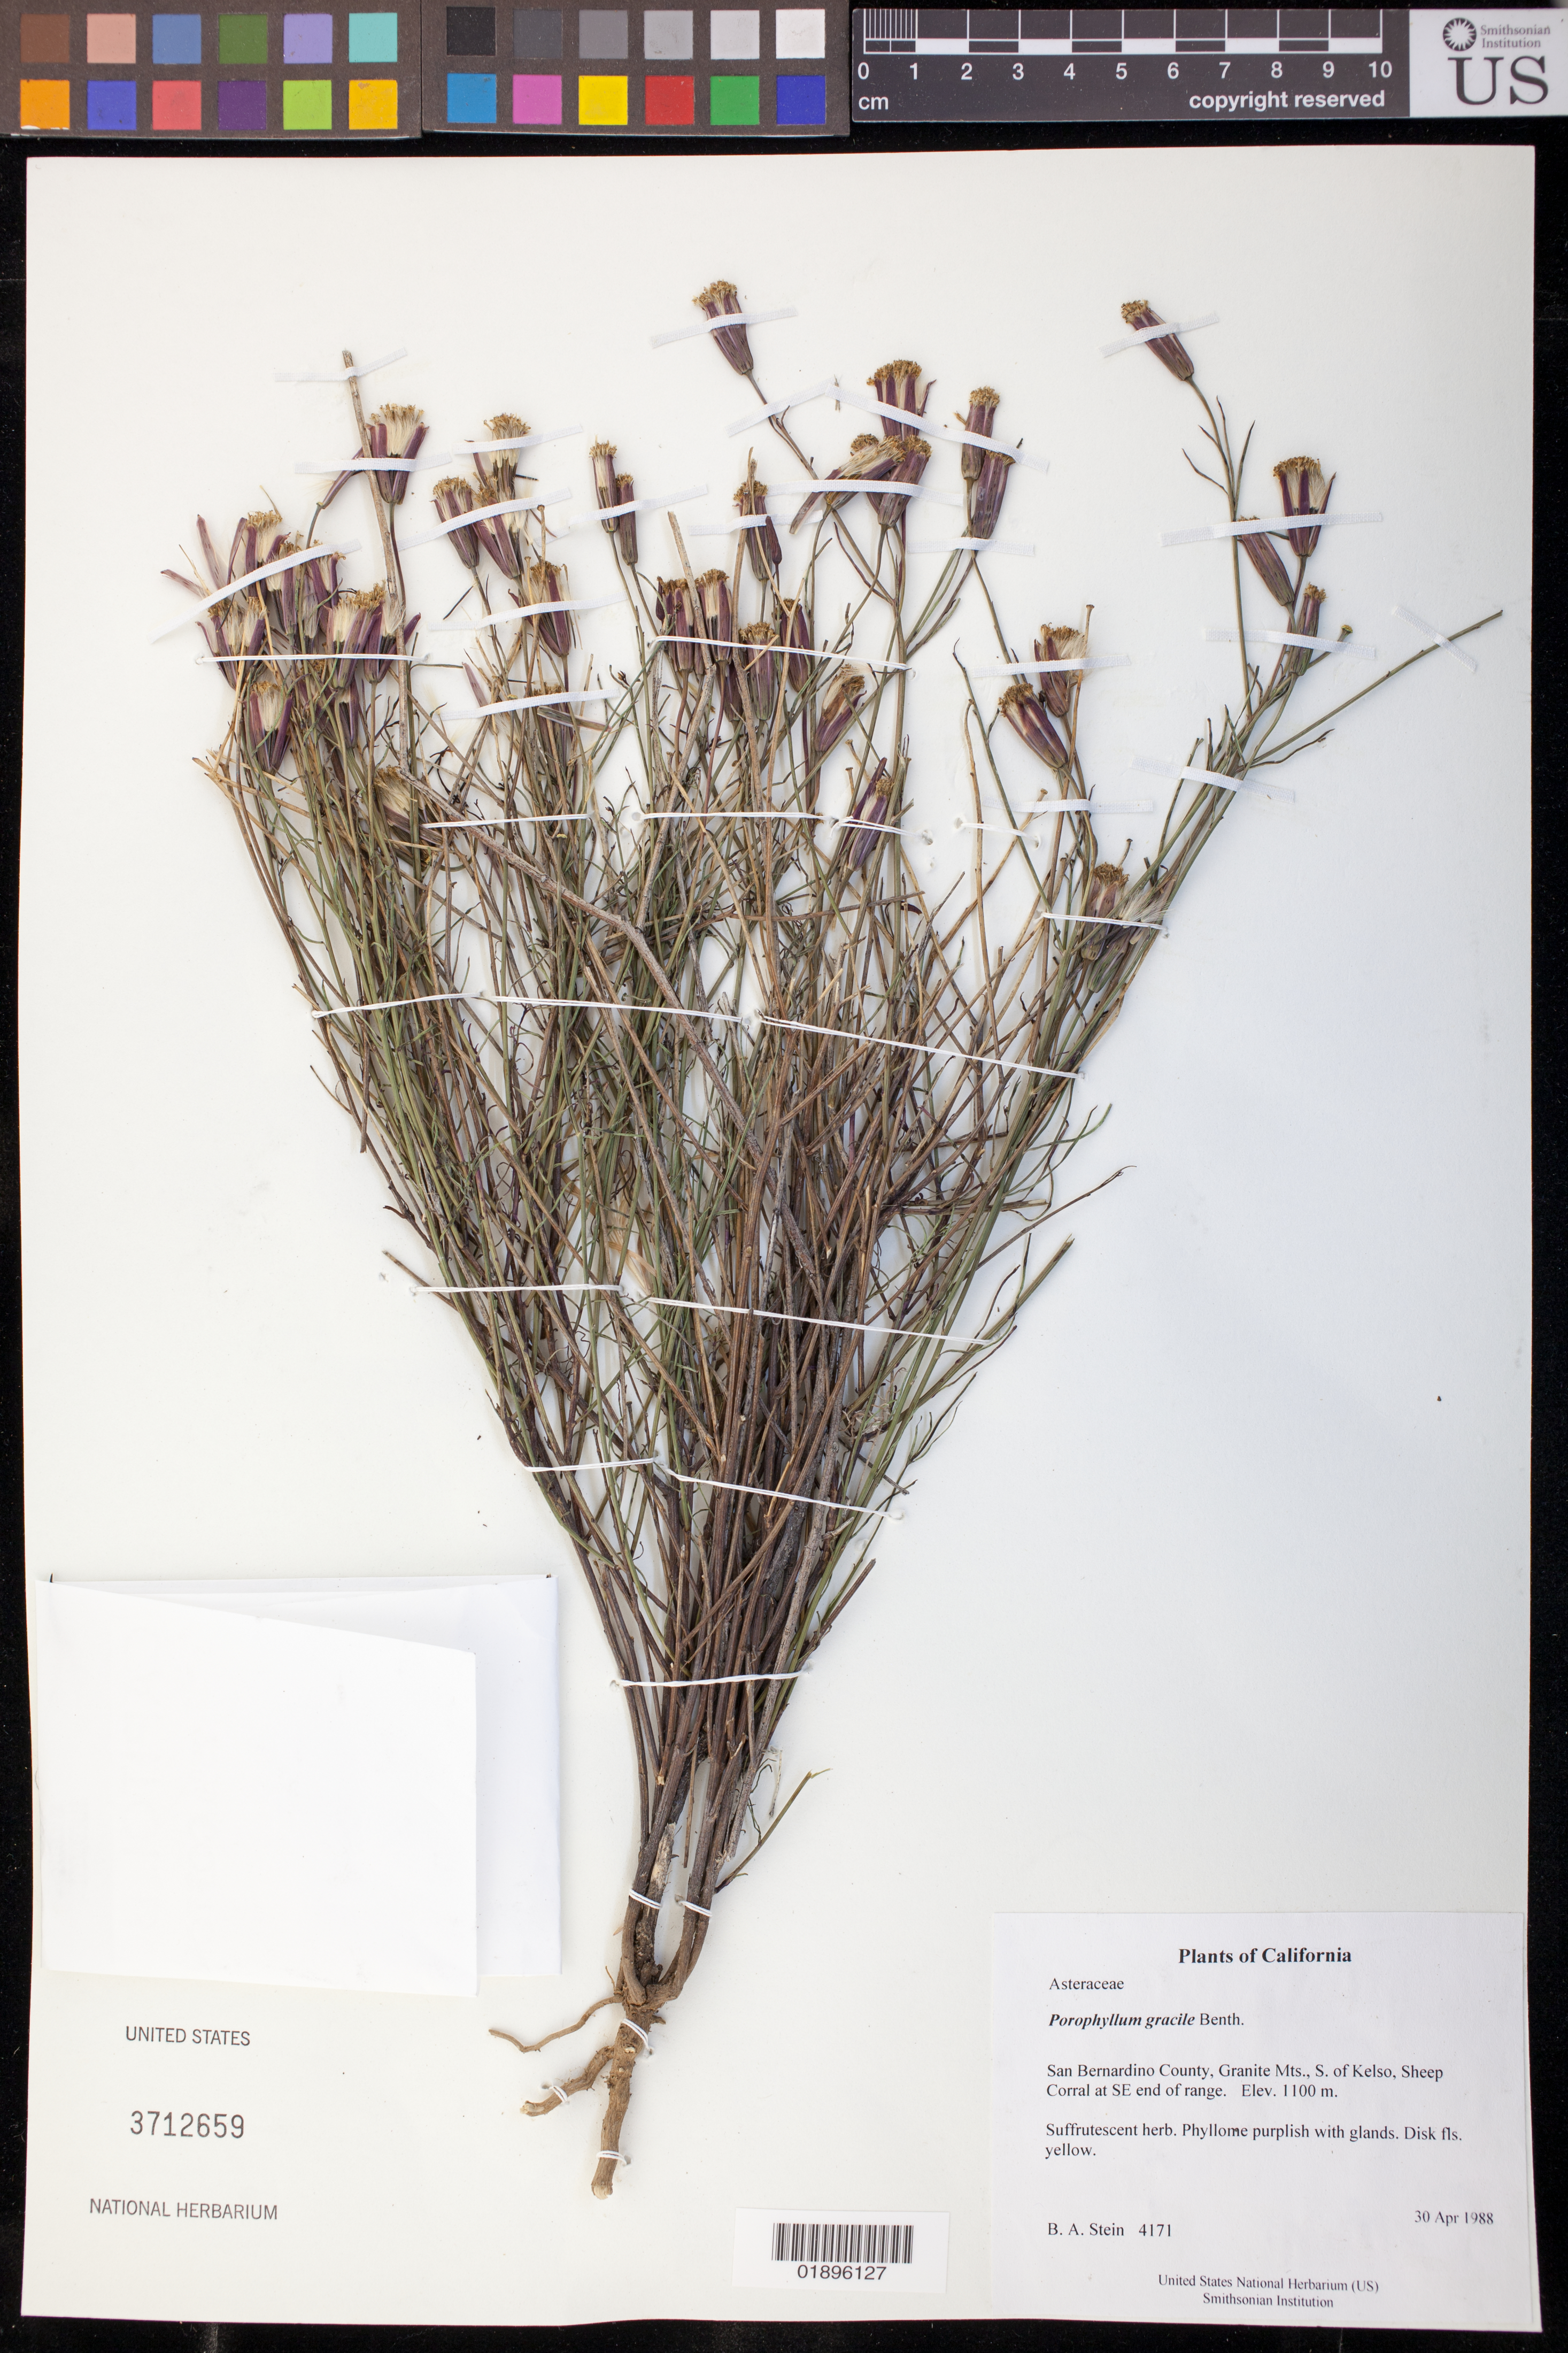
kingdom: Plantae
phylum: Tracheophyta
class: Magnoliopsida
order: Asterales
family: Asteraceae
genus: Porophyllum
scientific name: Porophyllum gracile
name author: Benth.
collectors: B. A. Stein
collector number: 4171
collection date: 1988-04-30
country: United States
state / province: California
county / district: San Bernardino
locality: Granite Mts., S. of Kelso, sheep corral at SE end of range.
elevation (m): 1100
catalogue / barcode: US 3712659